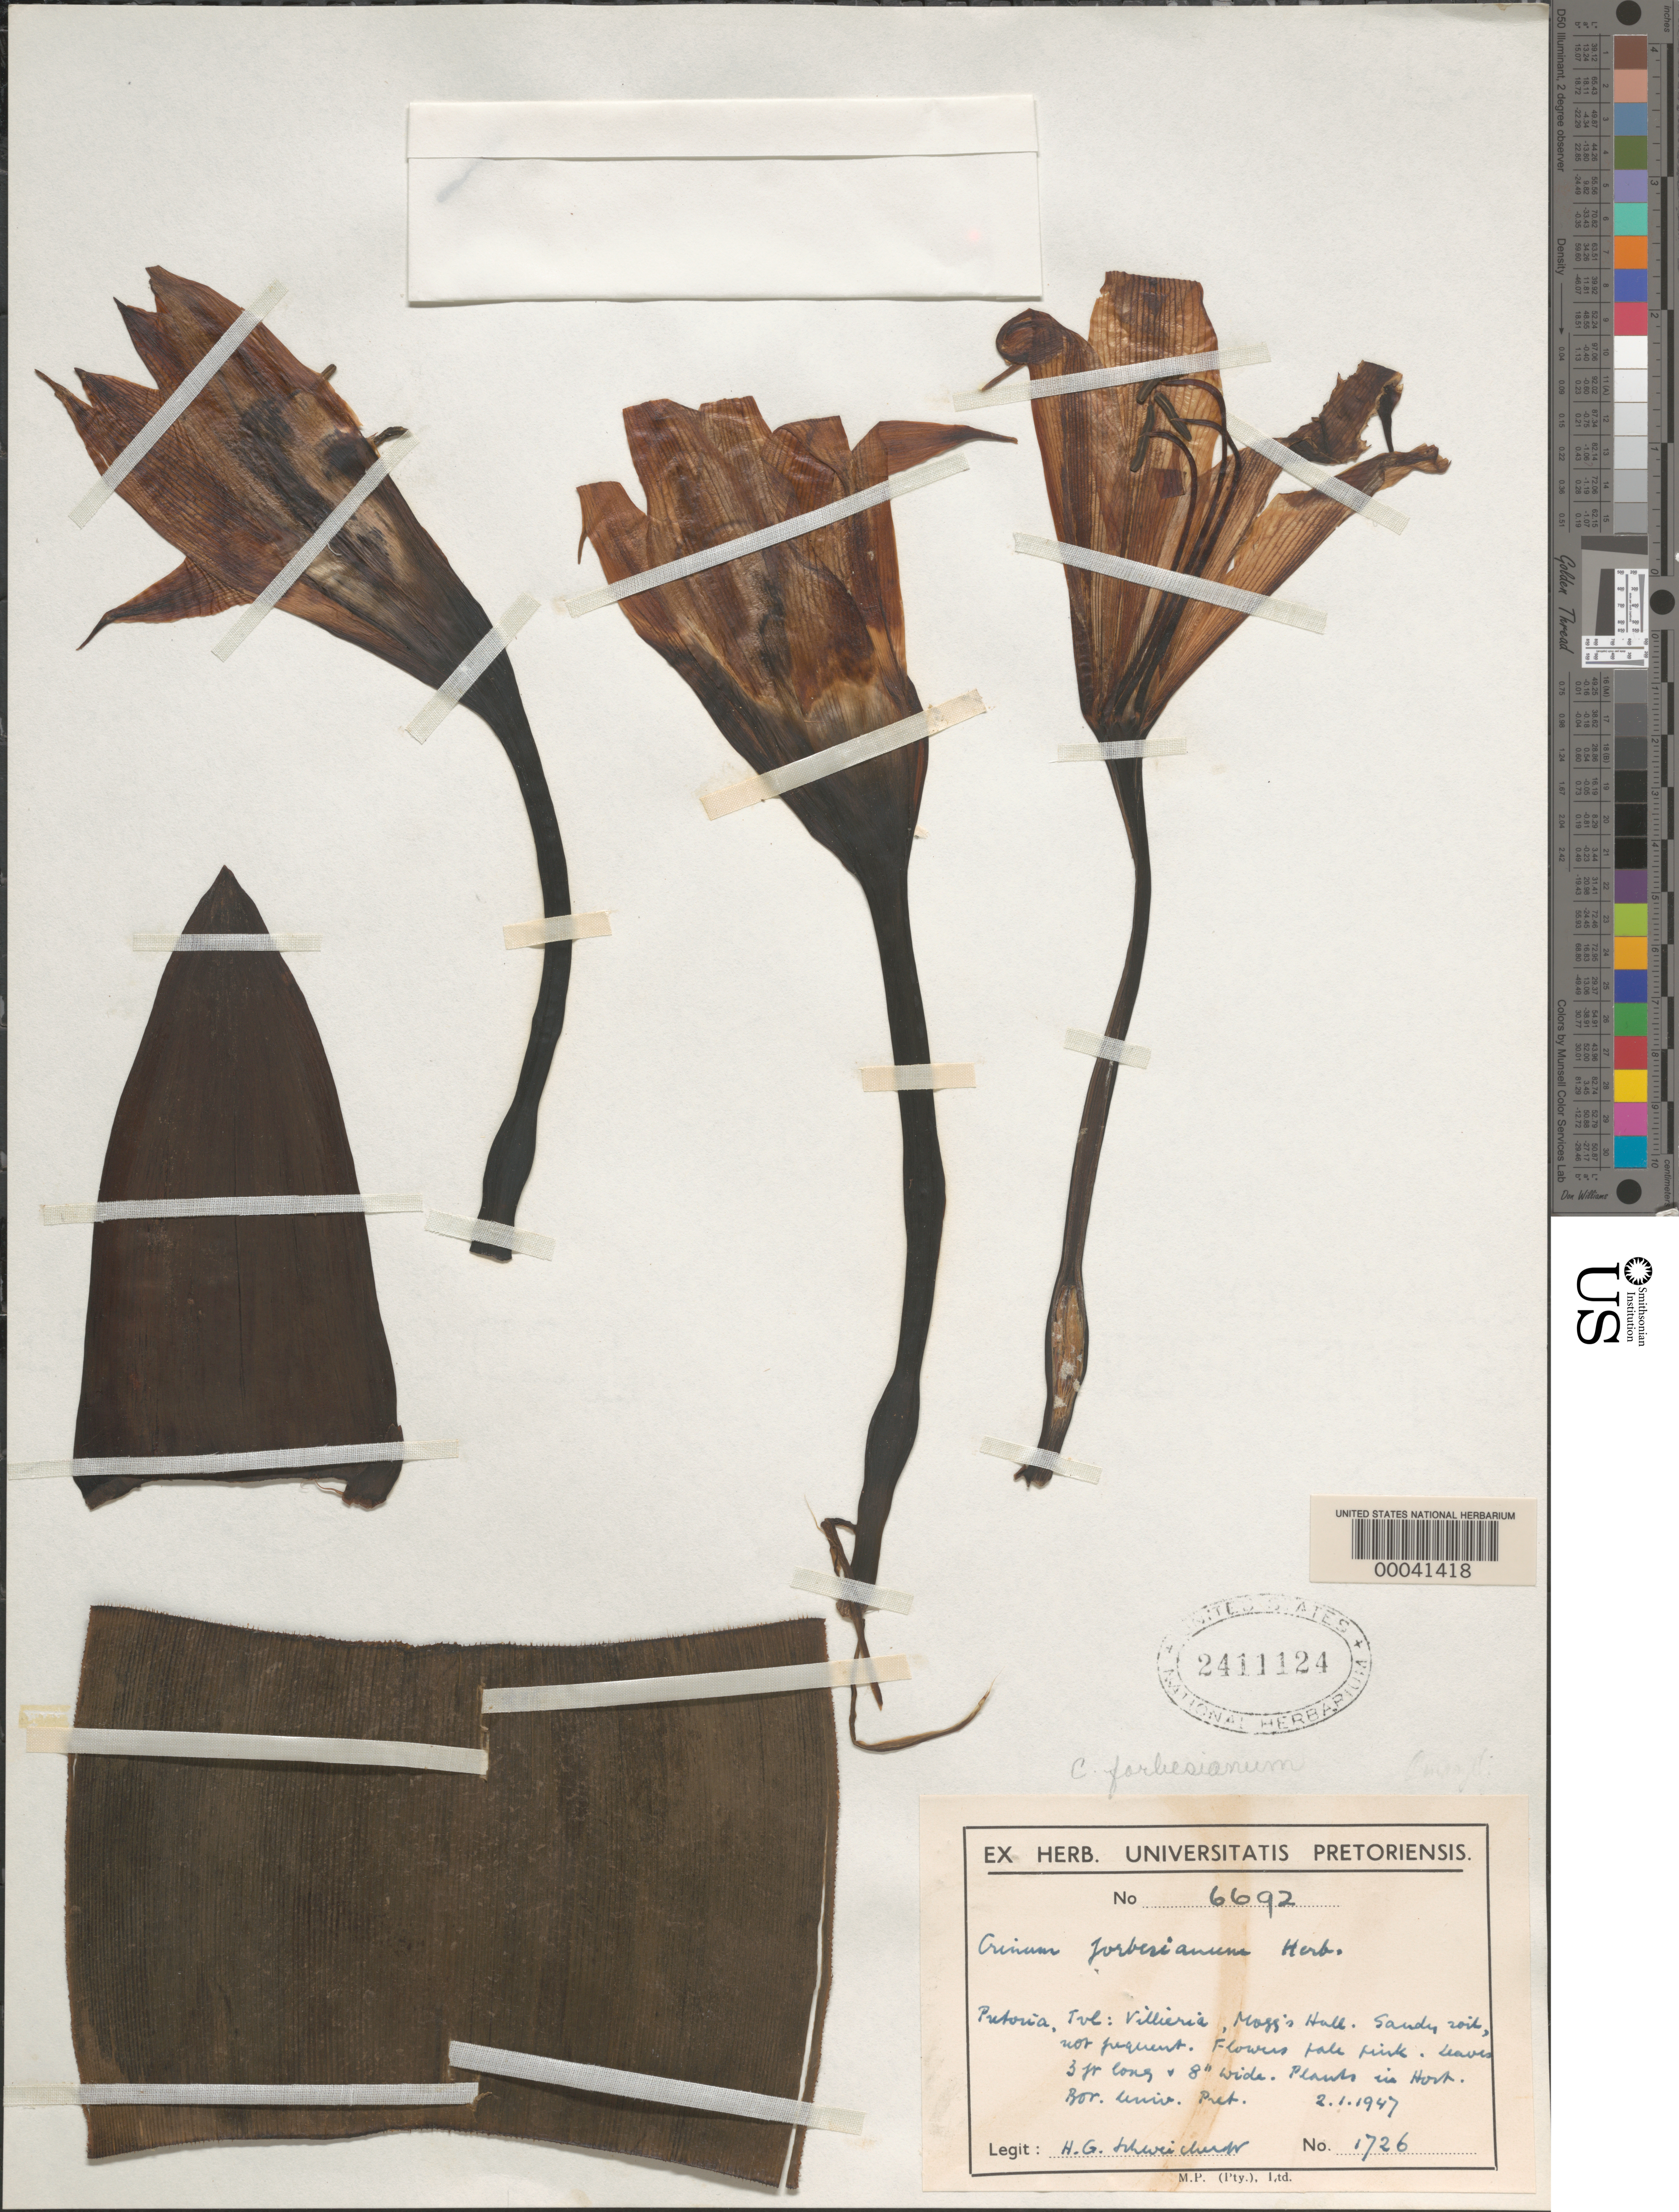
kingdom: Plantae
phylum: Tracheophyta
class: Liliopsida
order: Asparagales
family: Amaryllidaceae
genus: Crinum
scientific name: Crinum forbesianum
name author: Herb.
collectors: H. Schweichkerdt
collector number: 1726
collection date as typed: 02 Jan 1947 or 01 Feb 1947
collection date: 1947-01-02 or 1947-02-01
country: South Africa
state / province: Gauteng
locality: Pretoria; villieria, magg's hill. Transvaal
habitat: Sandy soil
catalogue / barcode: US 2411124